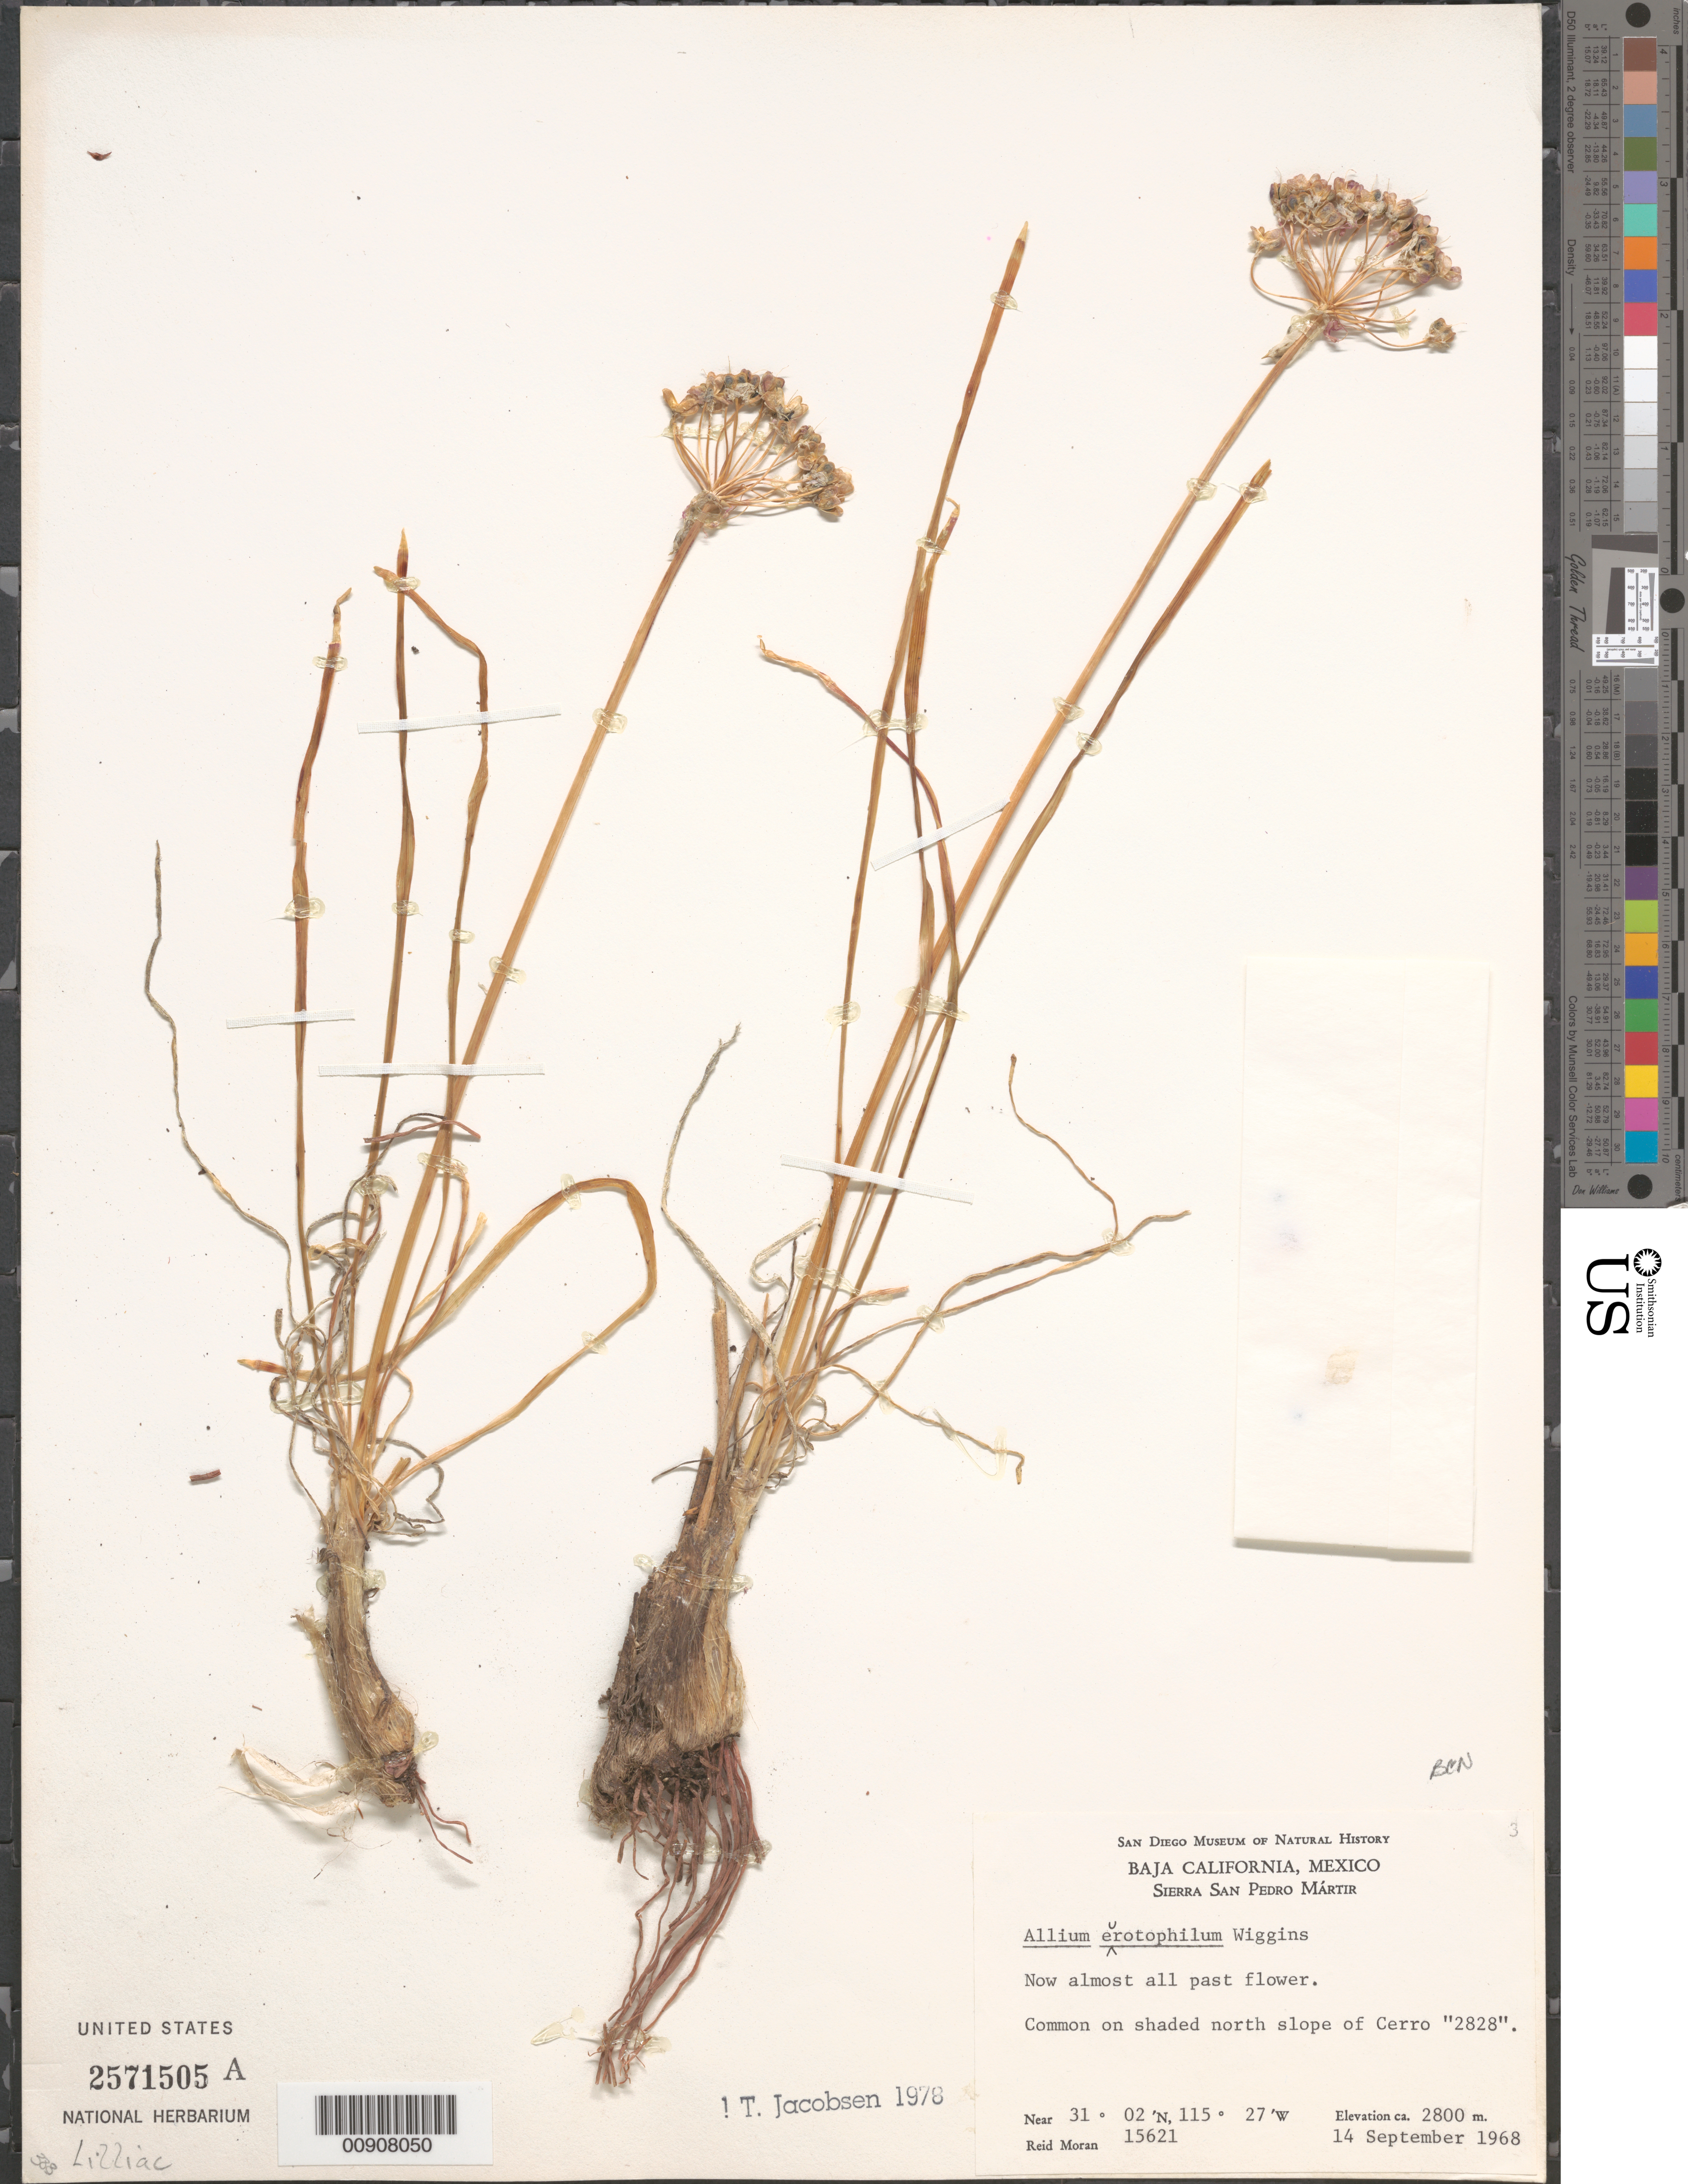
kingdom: Plantae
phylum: Tracheophyta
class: Liliopsida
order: Asparagales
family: Amaryllidaceae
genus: Allium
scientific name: Allium eurotophilum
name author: Wiggins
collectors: R. V. Moran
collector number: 15621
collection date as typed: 14 Sep 1968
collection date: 1968-09-14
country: Mexico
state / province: Baja California Norte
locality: North slope of Cerro "2828". Sierra San Pedro Mártir, Baja California.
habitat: Common on shaded north slope.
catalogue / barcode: US 2571505A